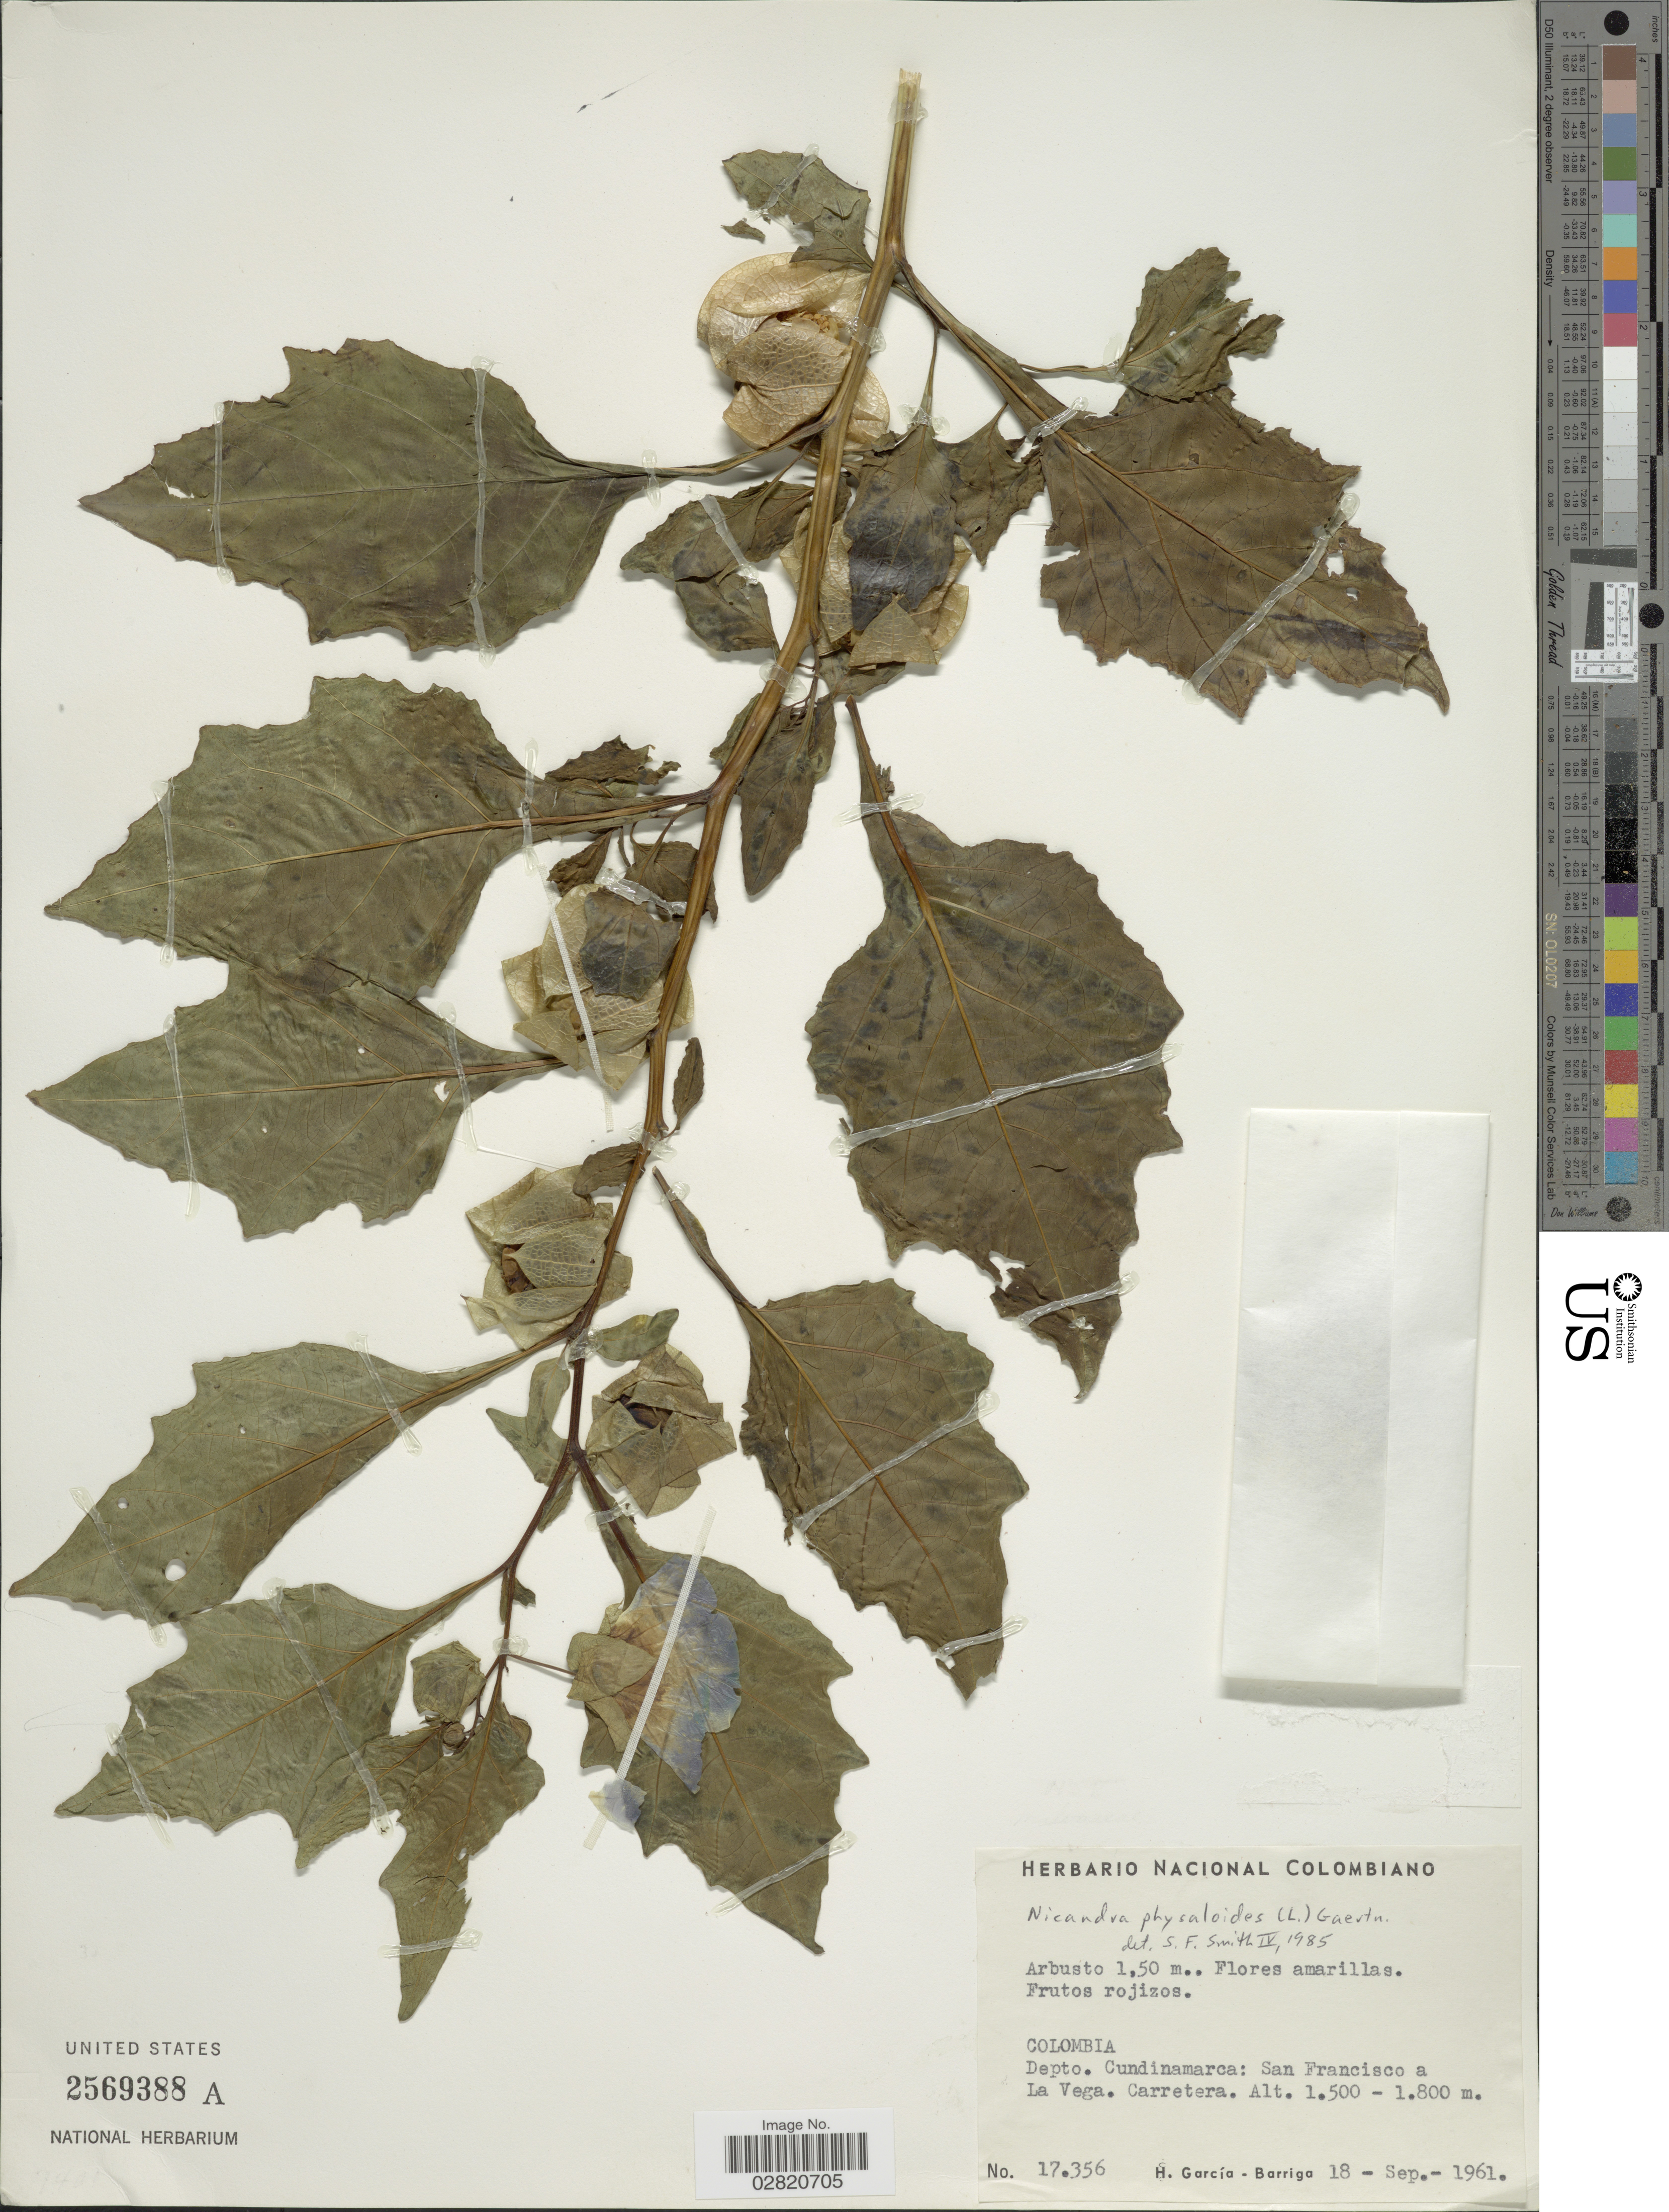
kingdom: Plantae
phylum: Tracheophyta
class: Magnoliopsida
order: Solanales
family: Solanaceae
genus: Nicandra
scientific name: Nicandra physalodes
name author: (L.) Gaertn.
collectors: H. García Barriga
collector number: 17356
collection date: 1961-09-18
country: Colombia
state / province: Cundinamarca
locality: Depto. Cundinamarca: San Francisco a La Vega. Carretera.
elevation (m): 1500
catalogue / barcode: US 2569388A